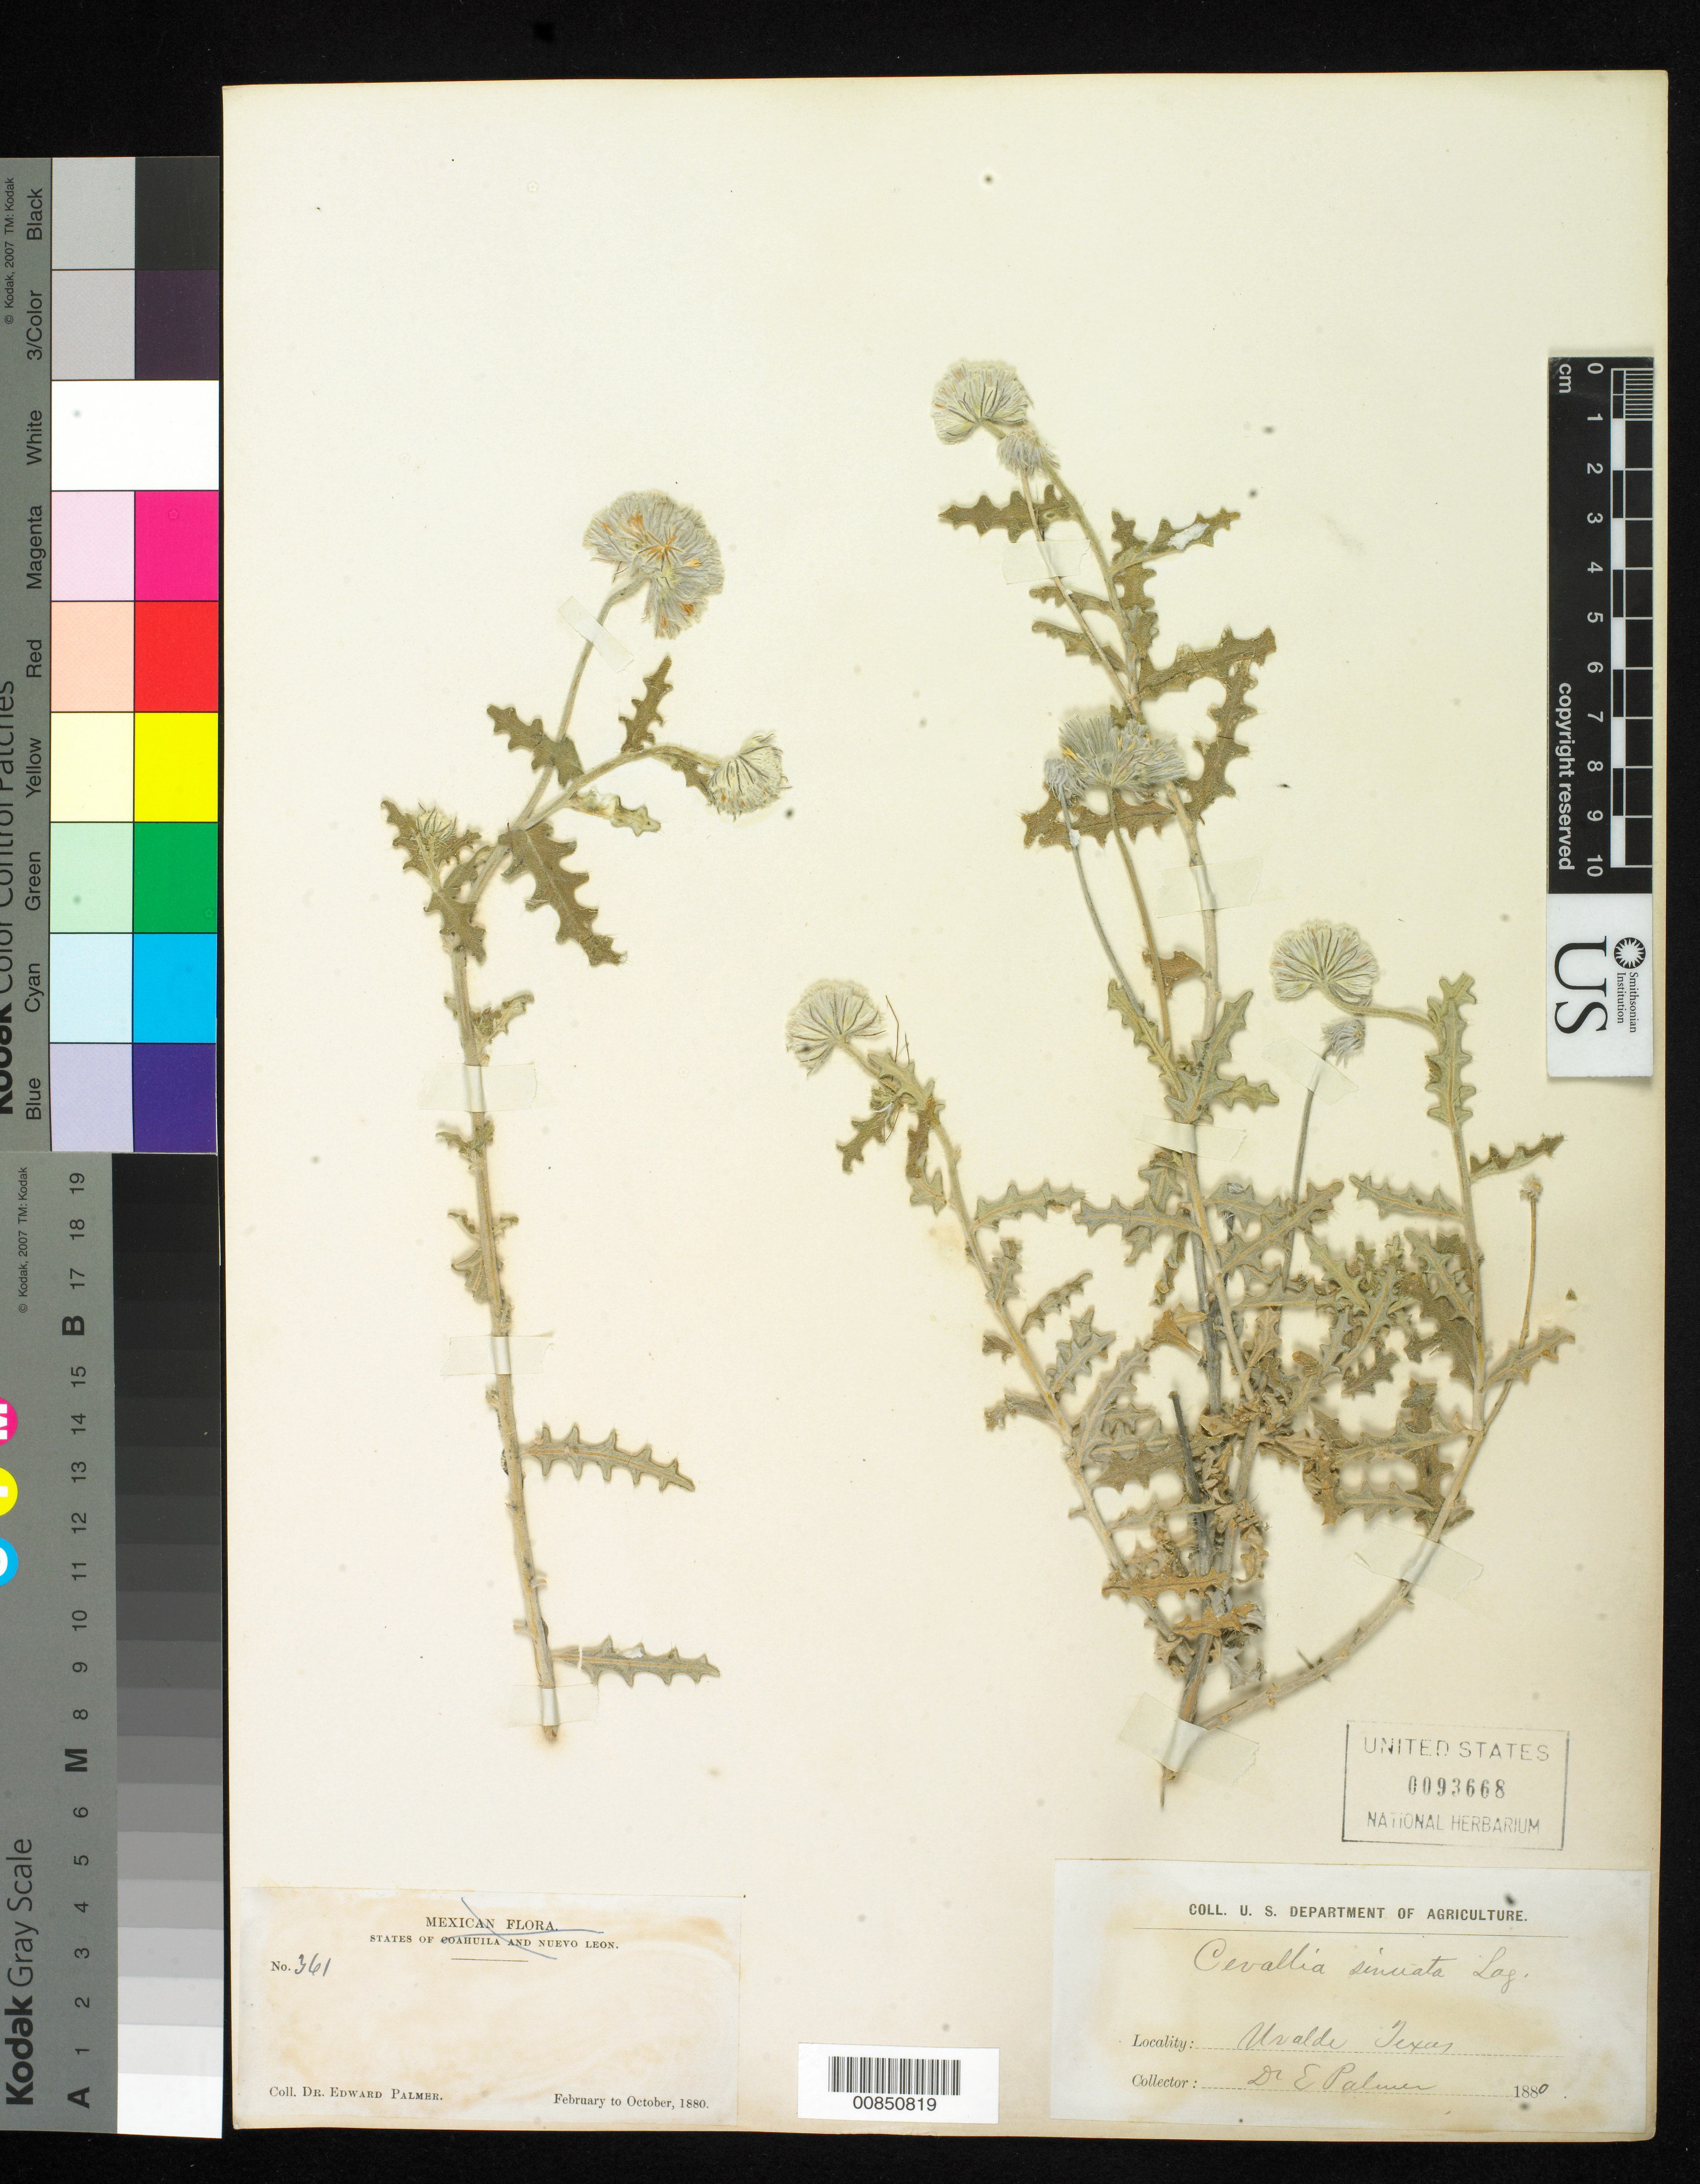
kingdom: Plantae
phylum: Tracheophyta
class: Magnoliopsida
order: Cornales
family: Loasaceae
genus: Cevallia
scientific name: Cevallia sinuata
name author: Lag.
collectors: E. Palmer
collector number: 361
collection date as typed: Feb 1880 to -- Oct 1880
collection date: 1880-02/1880-10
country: United States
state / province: Texas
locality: Uvalde, Texas.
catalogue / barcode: US 93668